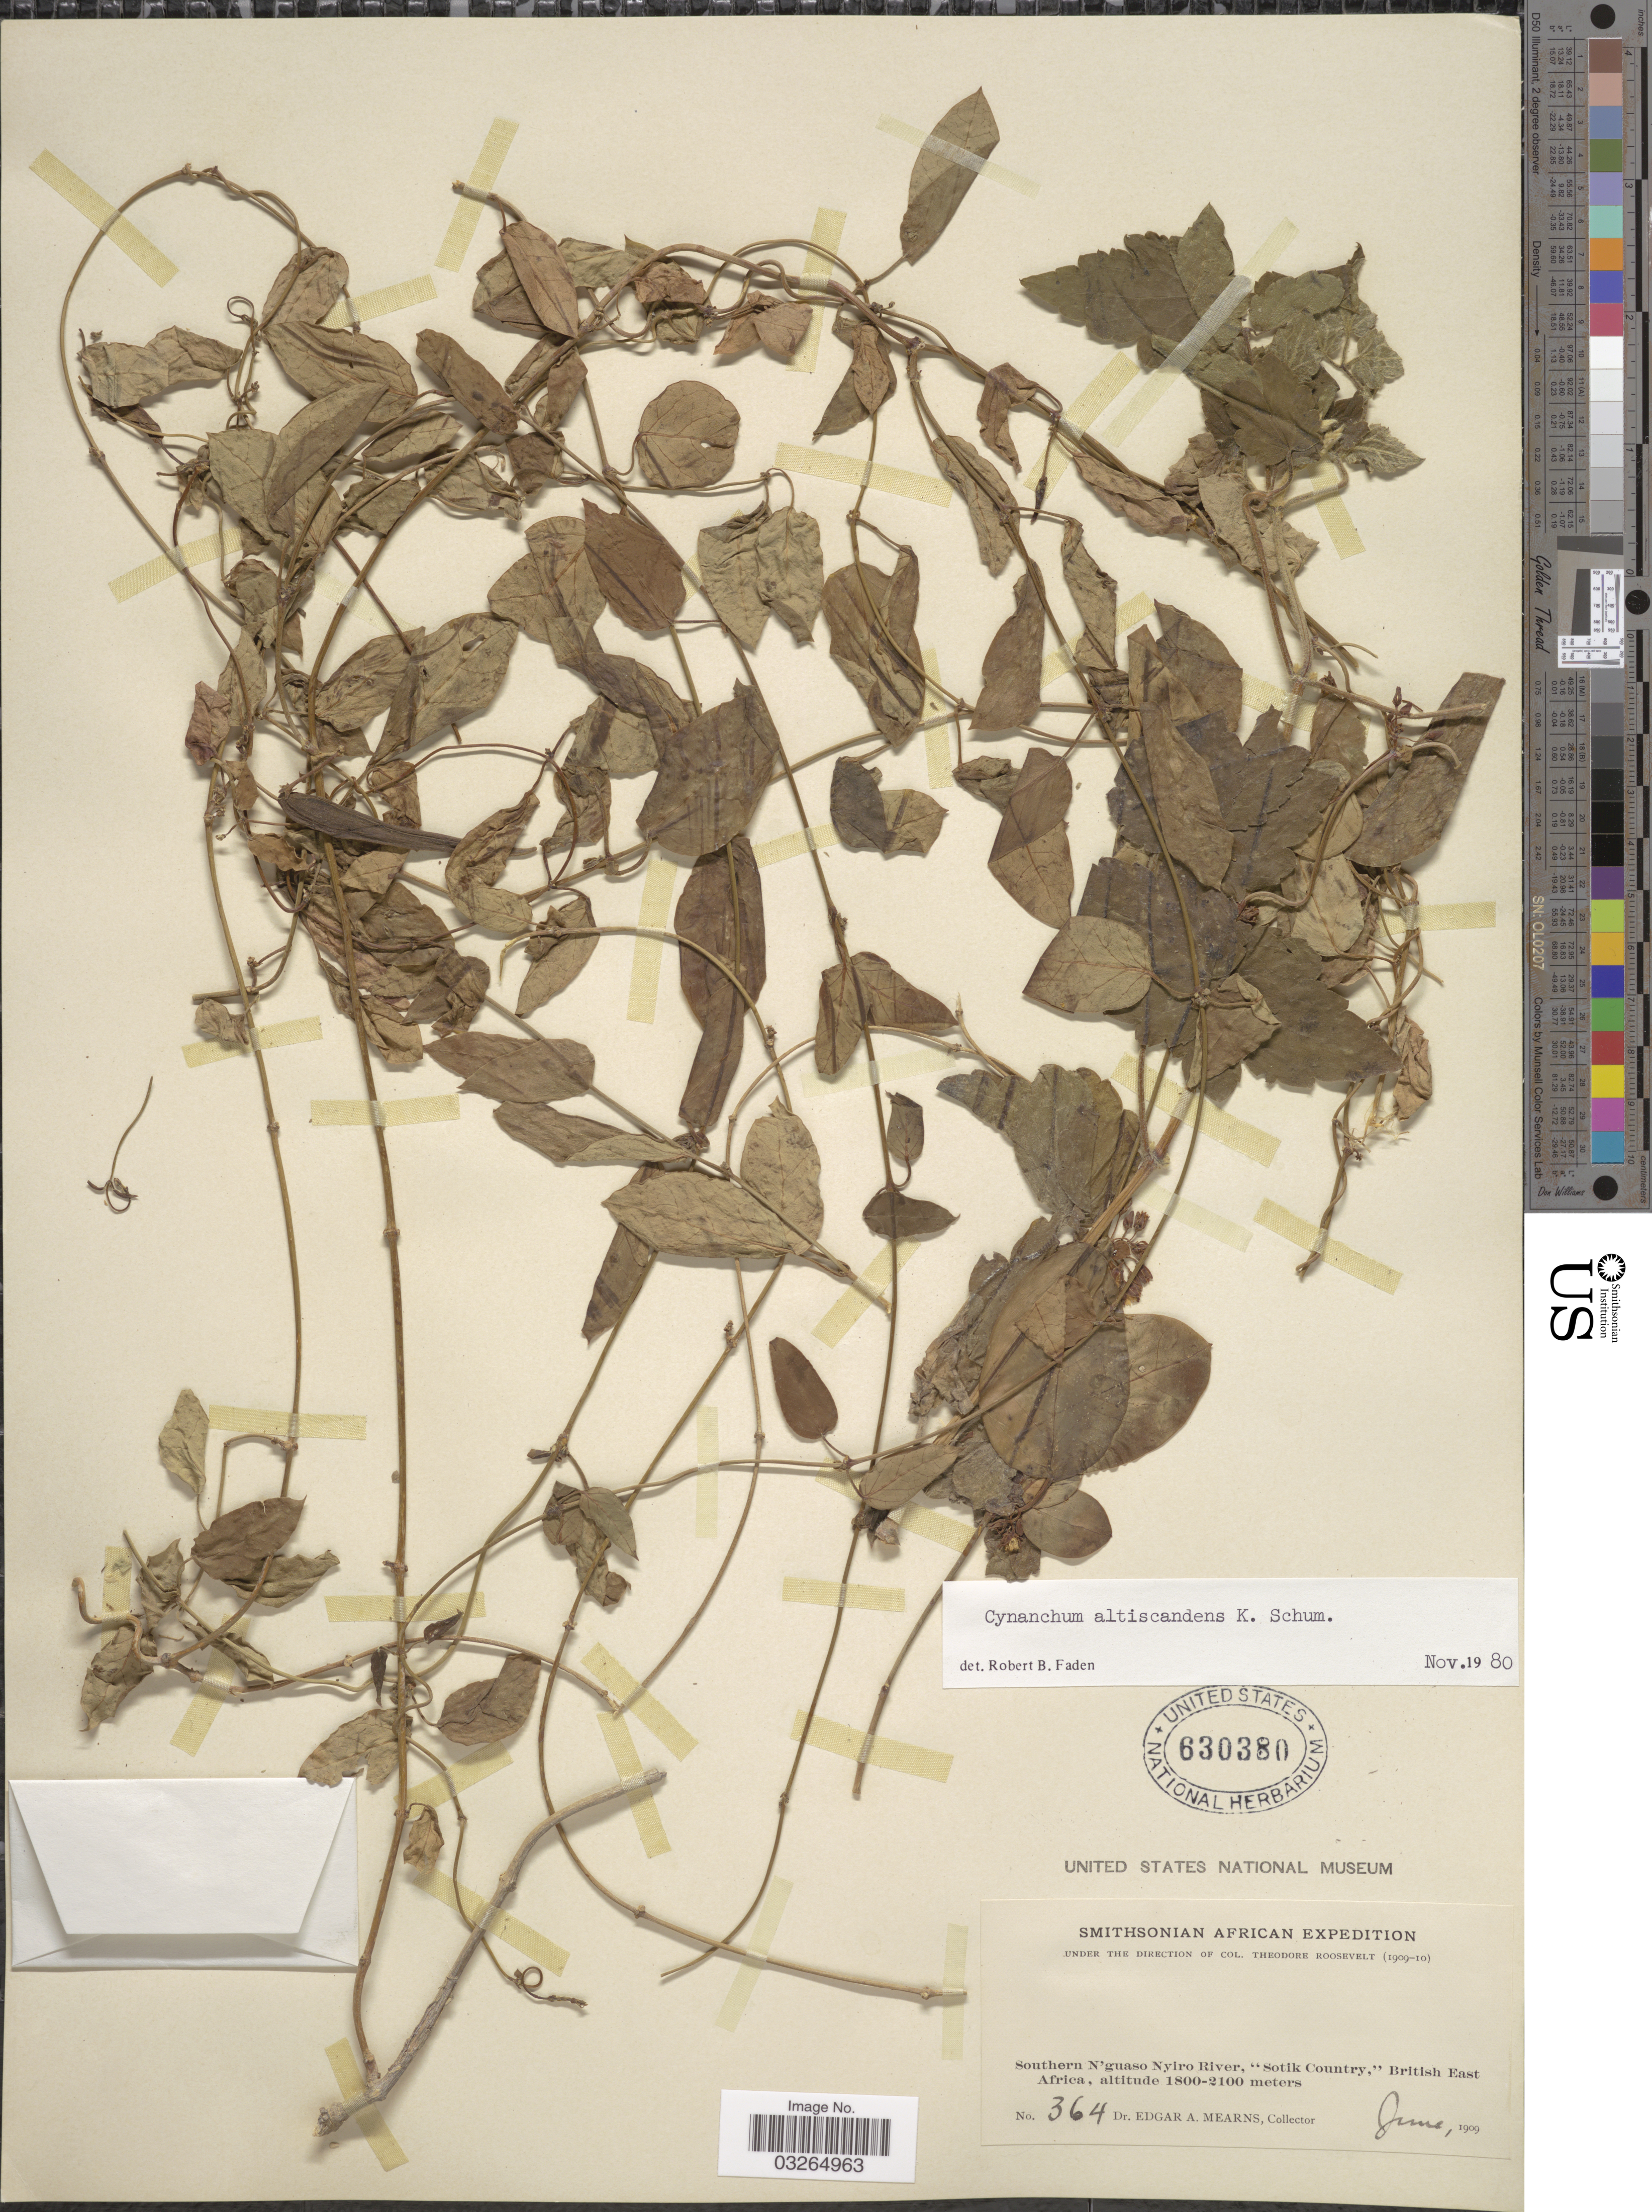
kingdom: Plantae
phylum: Tracheophyta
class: Magnoliopsida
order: Gentianales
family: Apocynaceae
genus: Cynanchum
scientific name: Cynanchum africanum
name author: Hoffmanns.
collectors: E. A. Mearns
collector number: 364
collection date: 1909-06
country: Kenya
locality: Southern N'guaso Nyiro River, "Sotik Country," British East Africa.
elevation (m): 1800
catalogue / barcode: US 630380